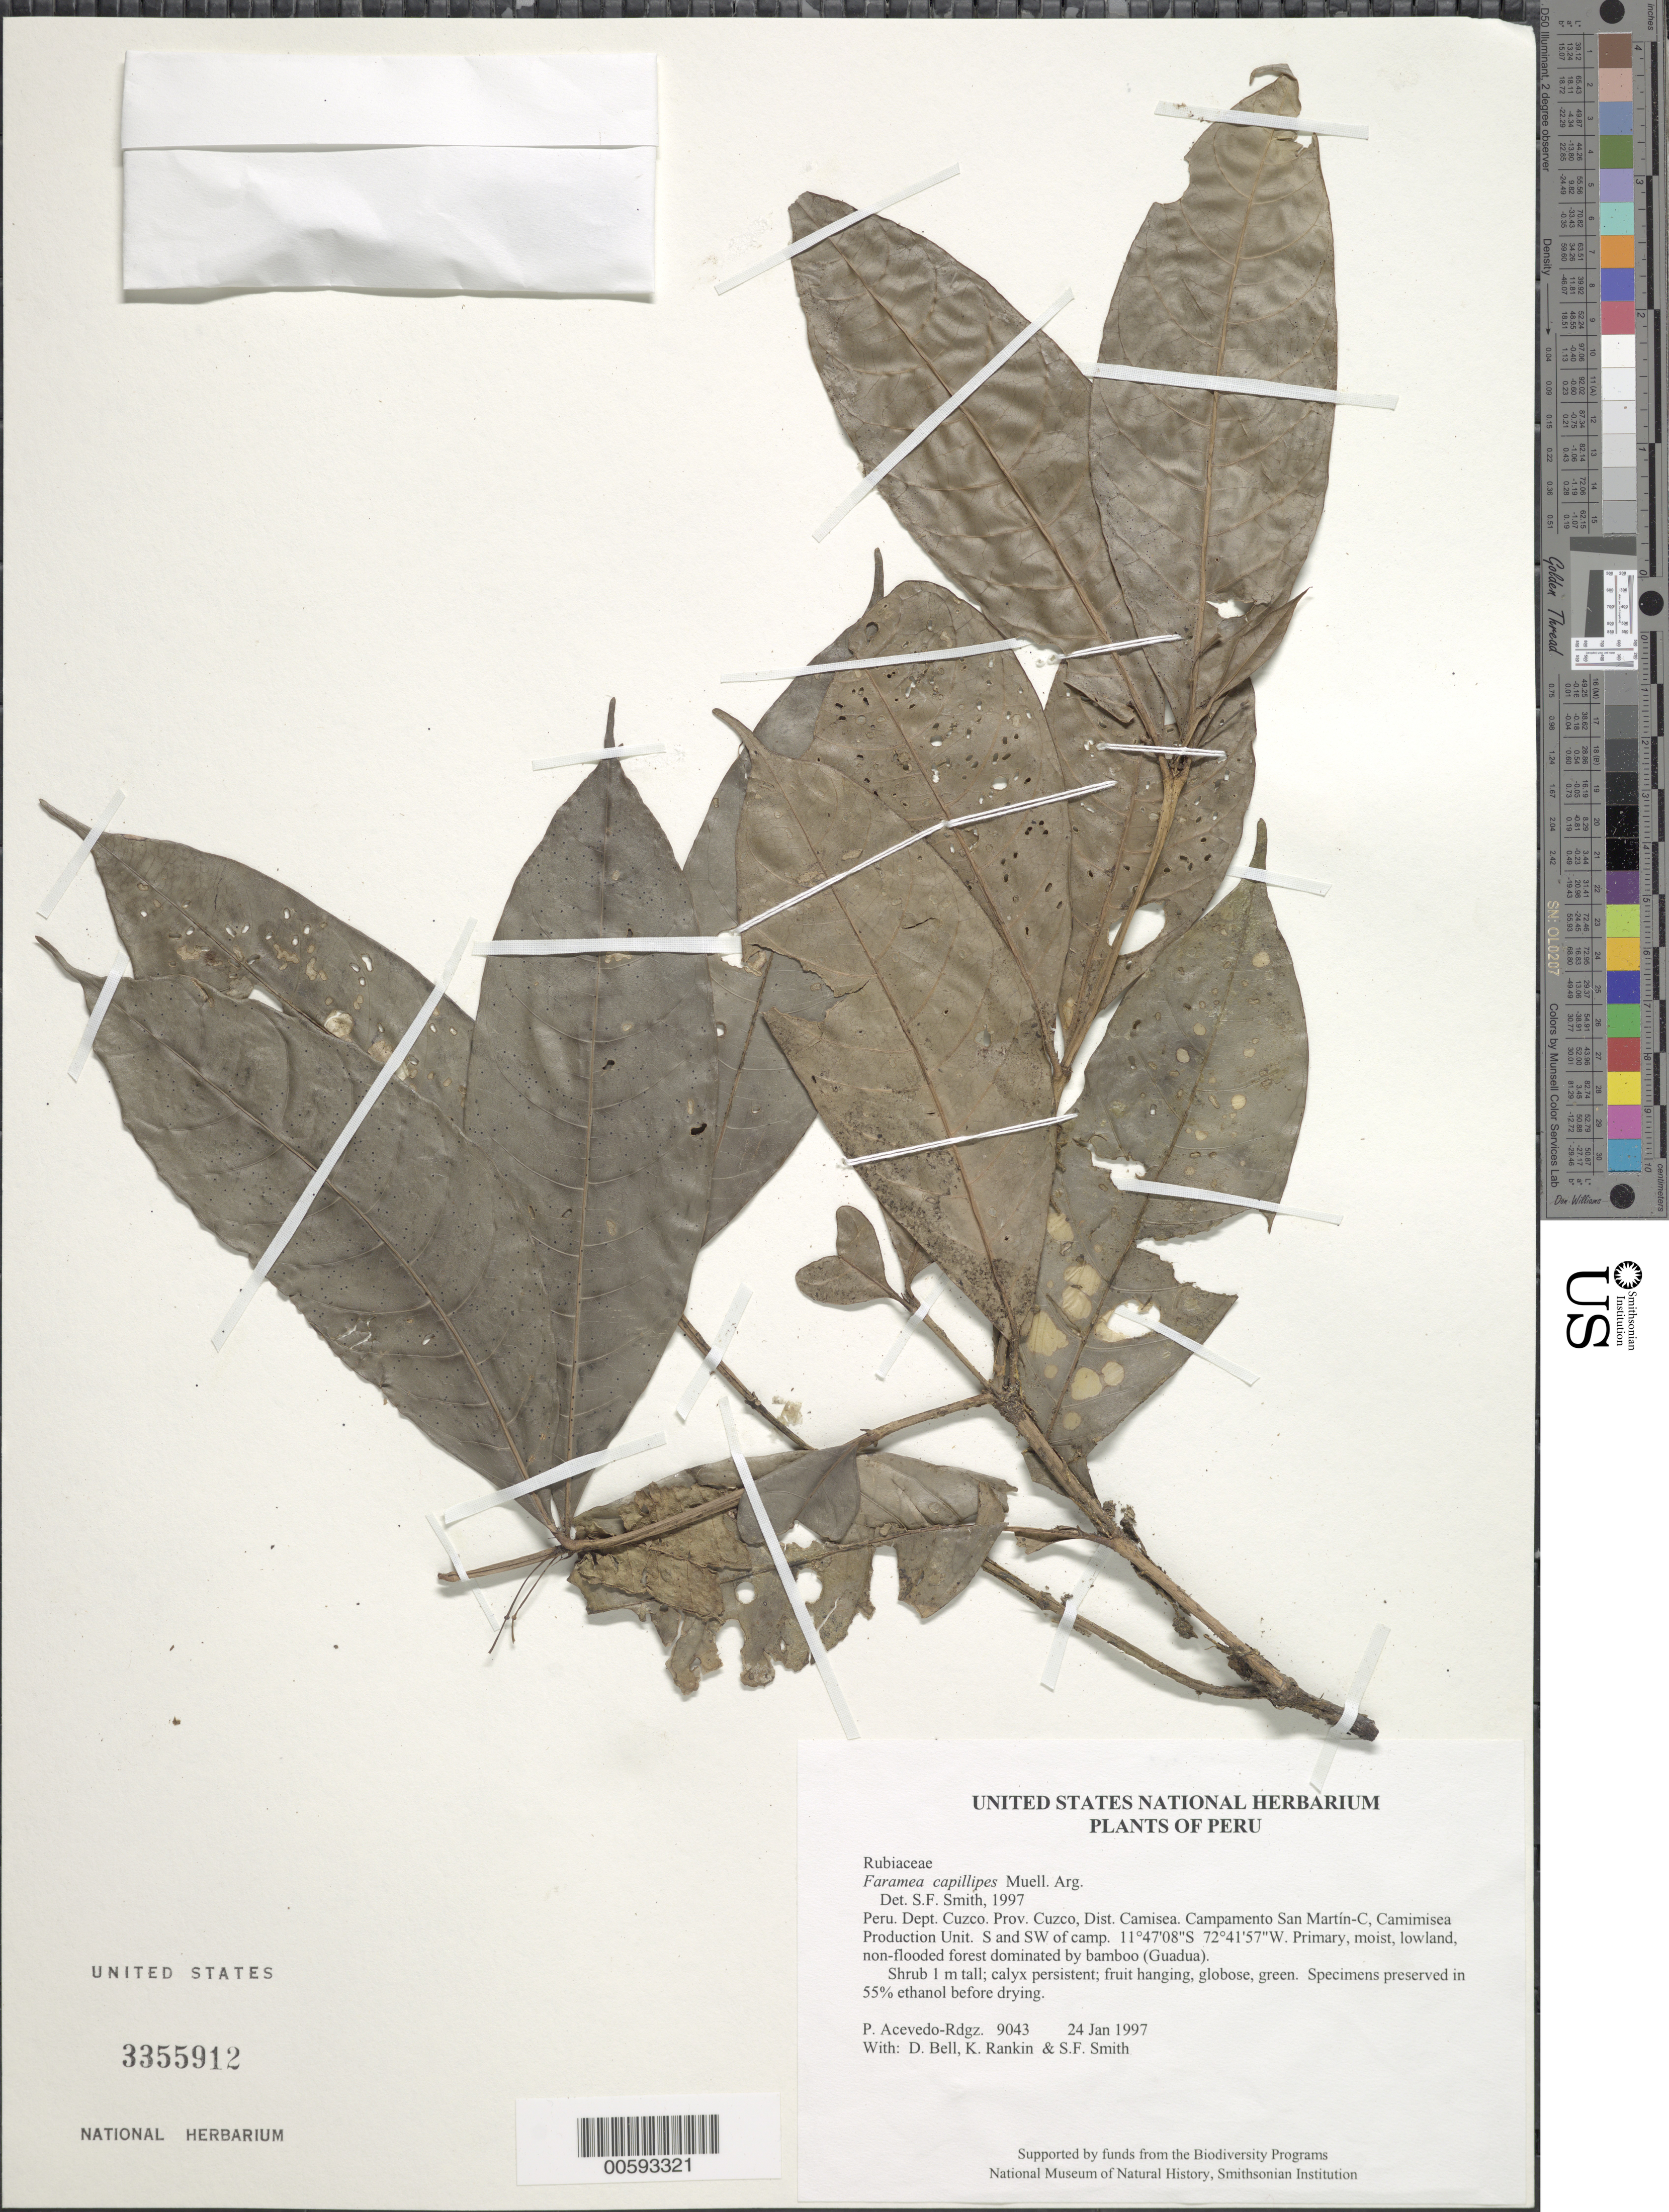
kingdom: Plantae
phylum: Tracheophyta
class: Magnoliopsida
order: Gentianales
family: Rubiaceae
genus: Faramea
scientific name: Faramea capillipes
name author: Müll. Arg.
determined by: Smith, Stephen F., (US), NMNH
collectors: P. Acevedo-Rodr., D. A. Bell, K. B. Rankin & S.F. Smith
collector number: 9043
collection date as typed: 24 Jan 1997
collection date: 1997-01-24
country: Peru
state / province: Cusco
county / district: Cusco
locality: Districto Camisea, Campamento San Martín-C, Camimisea Production Unit. S and SW of camp.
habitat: Primary, moist, lowland, non-flooded forest dominated by bamboo (Guadua).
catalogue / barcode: US 3355912